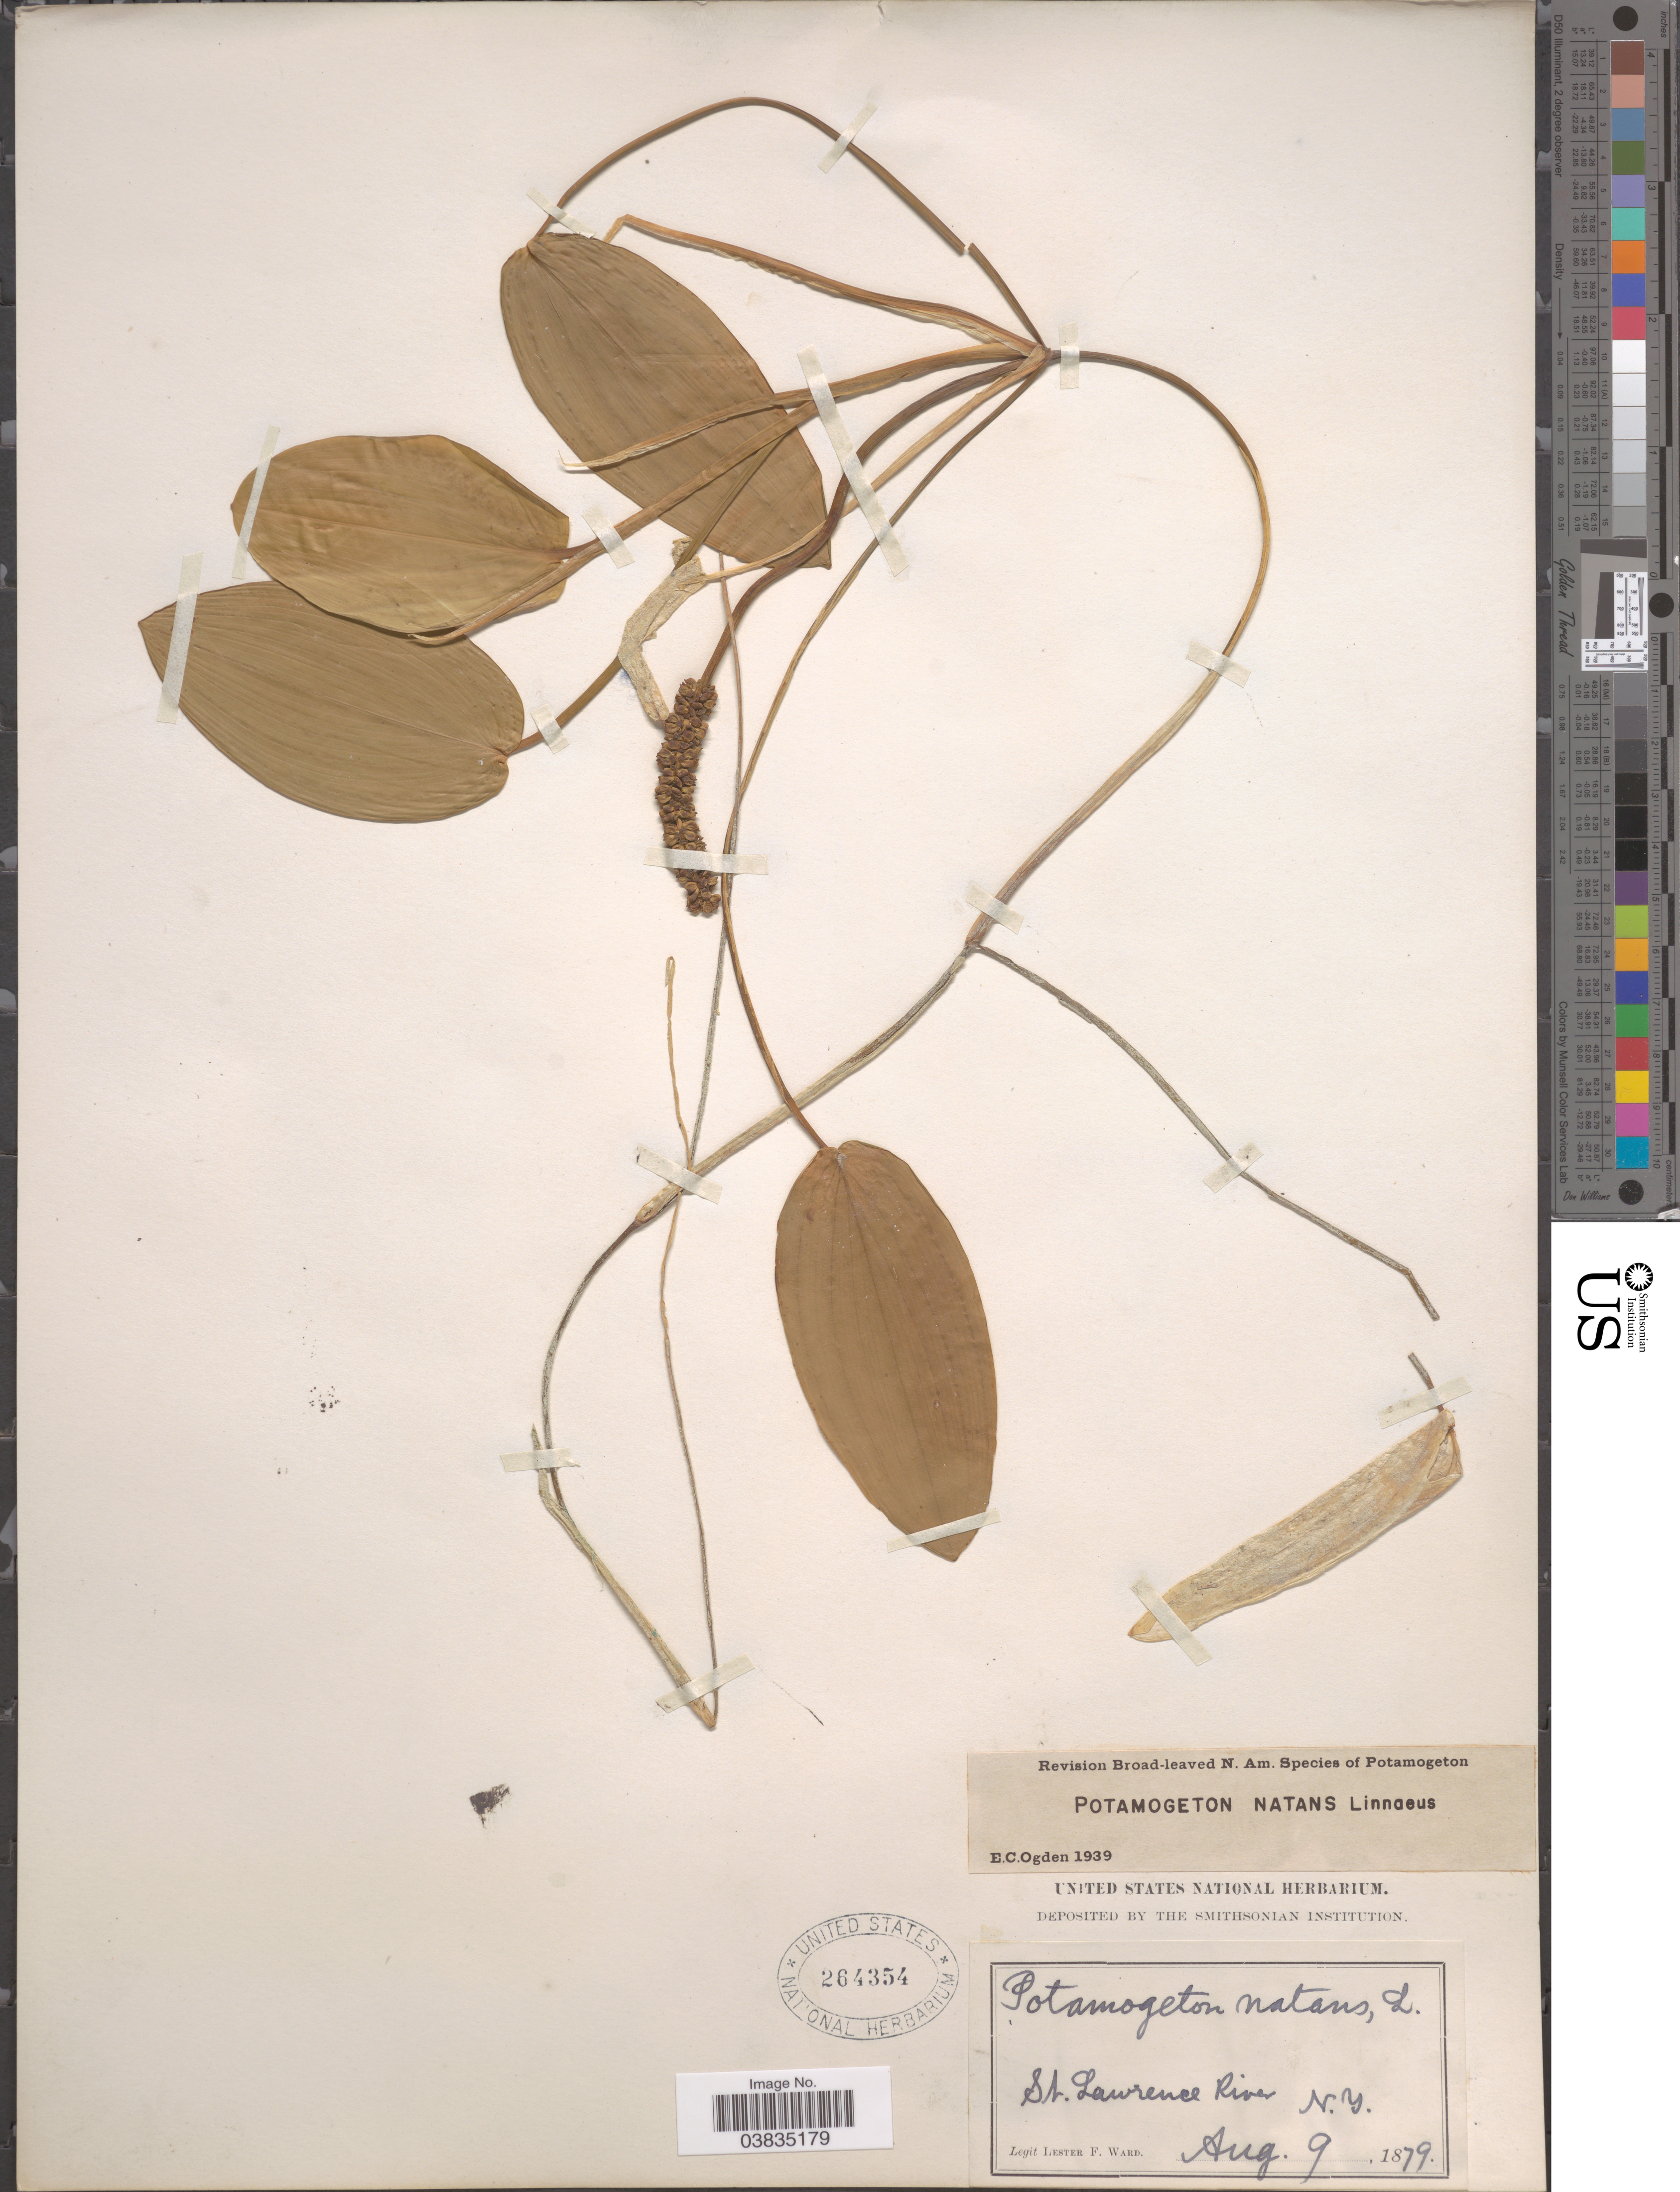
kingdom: Plantae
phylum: Tracheophyta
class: Liliopsida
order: Alismatales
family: Potamogetonaceae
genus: Potamogeton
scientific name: Potamogeton natans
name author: L.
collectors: L. F. Ward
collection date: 1879-08-09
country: United States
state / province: New York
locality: St. Lawrence River.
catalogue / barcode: US 264354